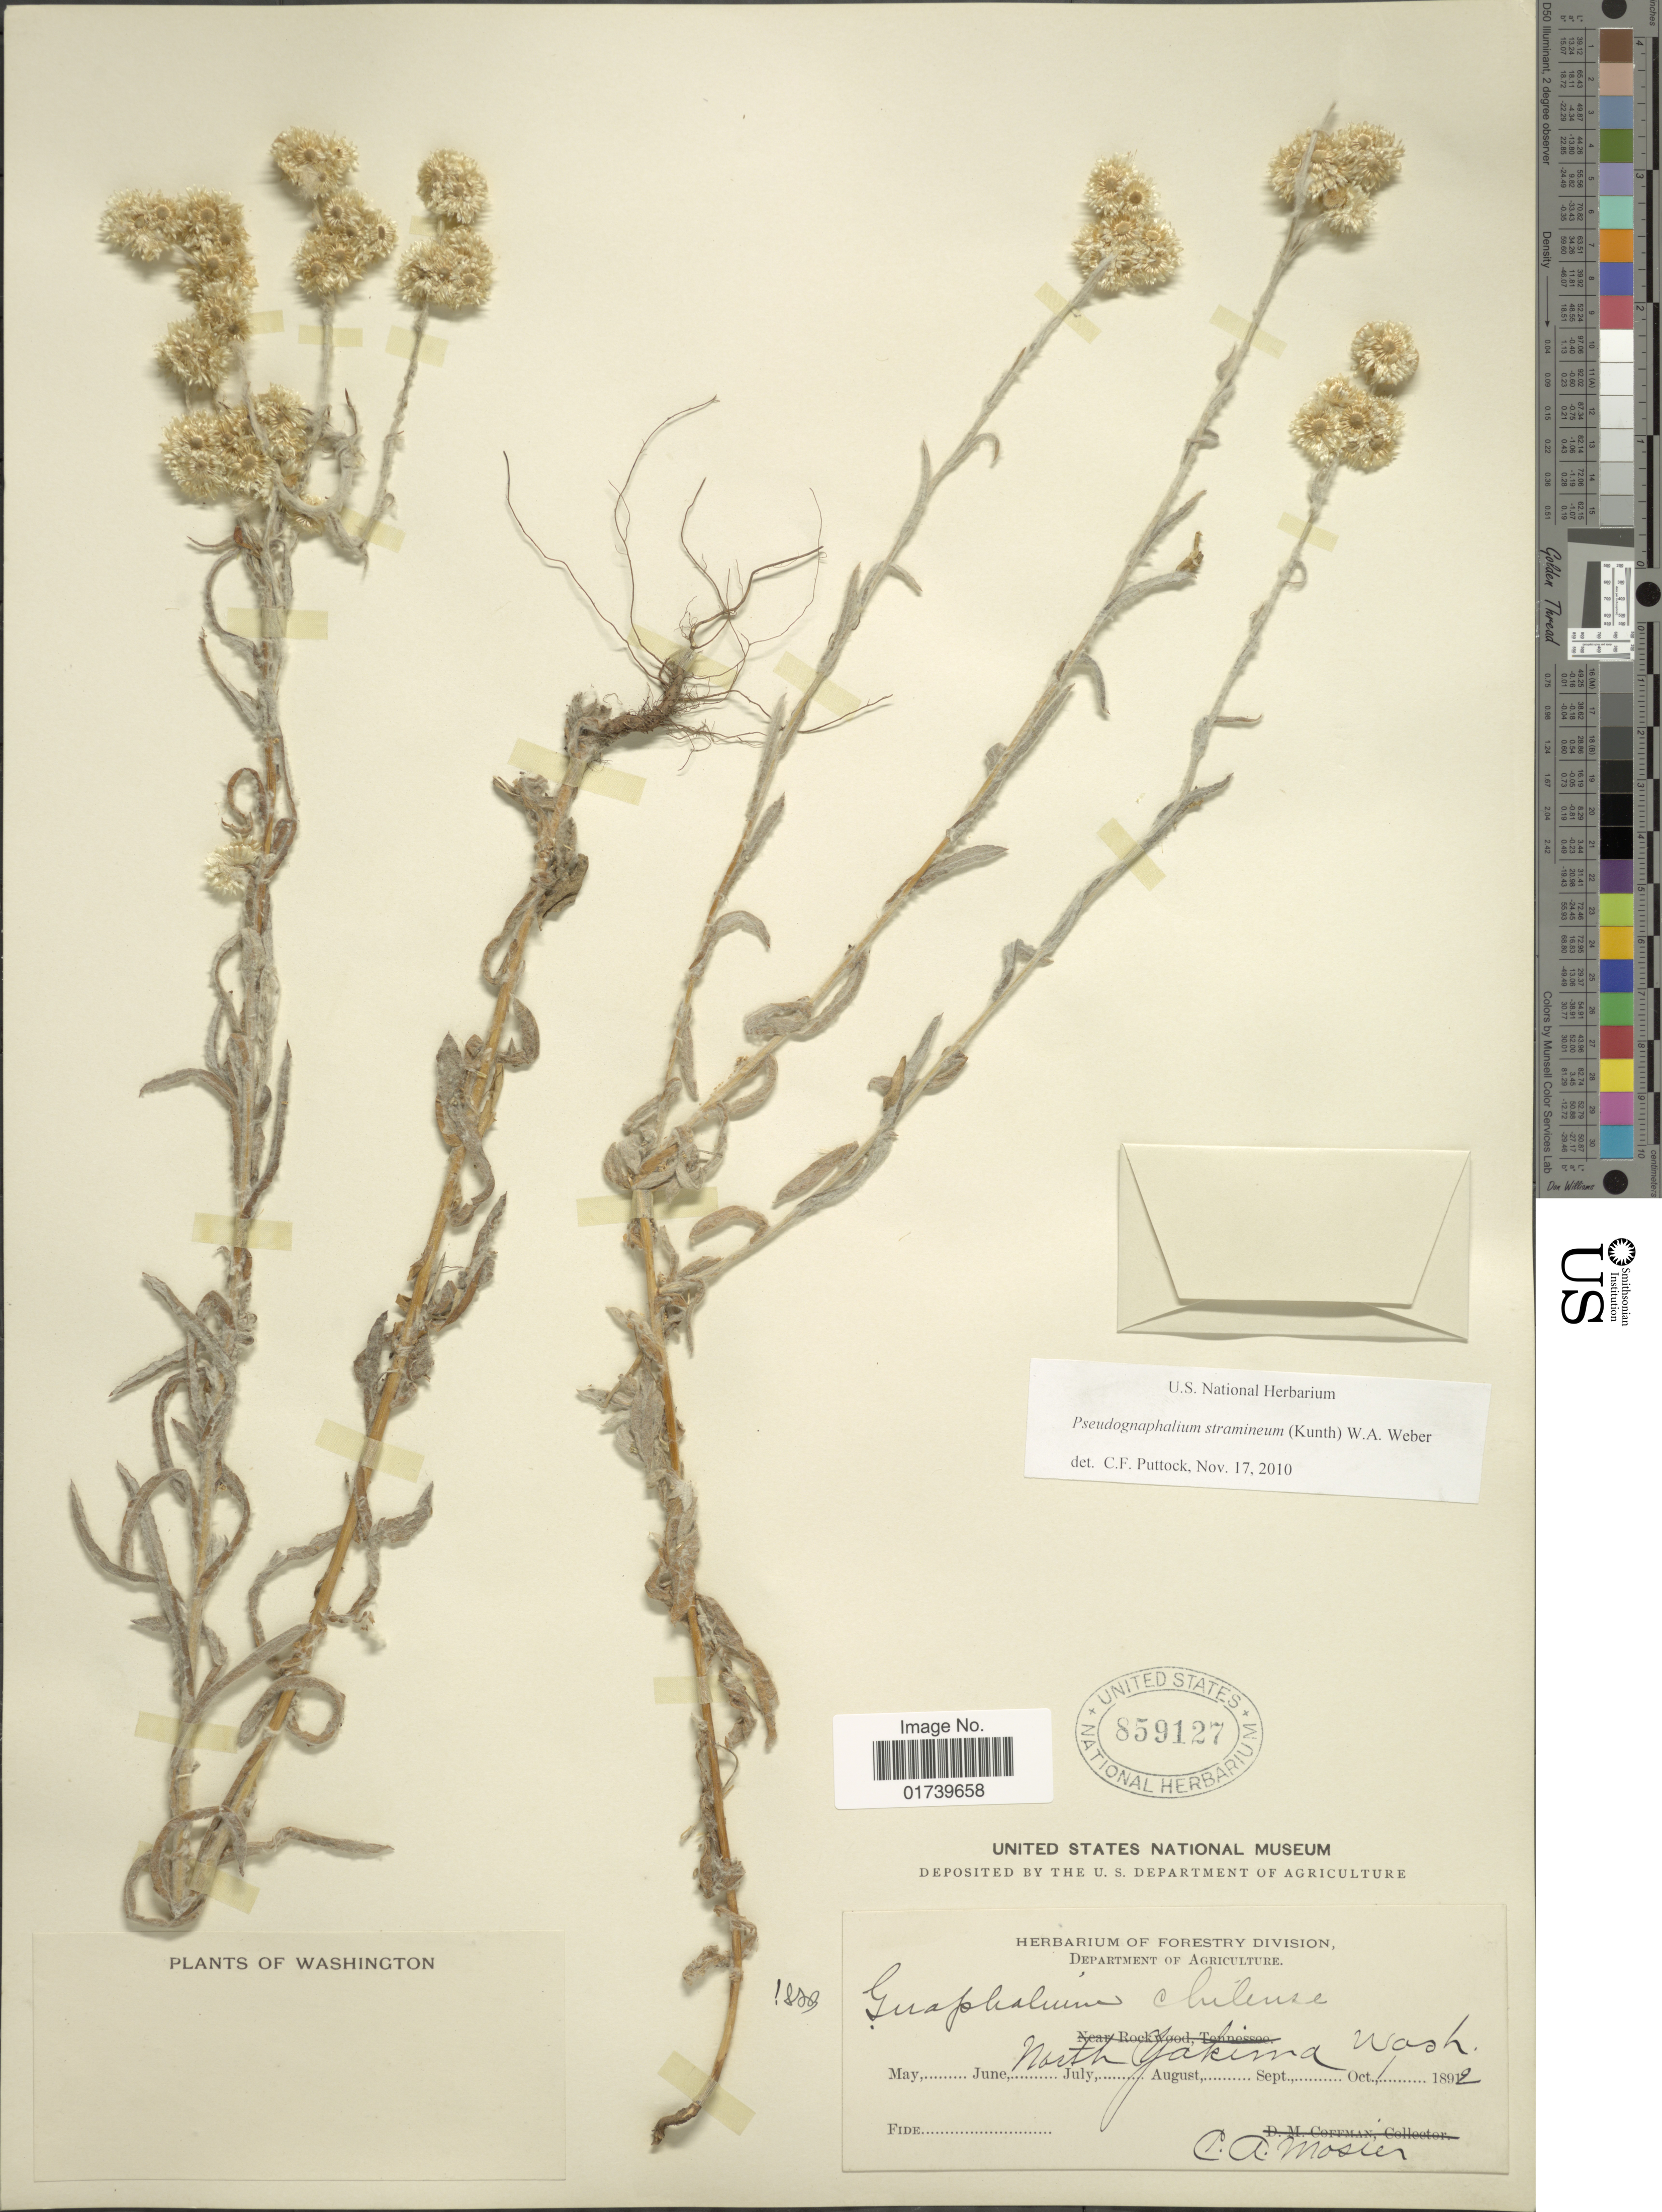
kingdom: Plantae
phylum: Tracheophyta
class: Magnoliopsida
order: Asterales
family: Asteraceae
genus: Pseudognaphalium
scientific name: Pseudognaphalium stramineum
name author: (Kunth) Anderb.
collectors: C. A. Mosier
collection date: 1892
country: United States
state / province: Washington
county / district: Yakima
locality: North Yakima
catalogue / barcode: US 859127